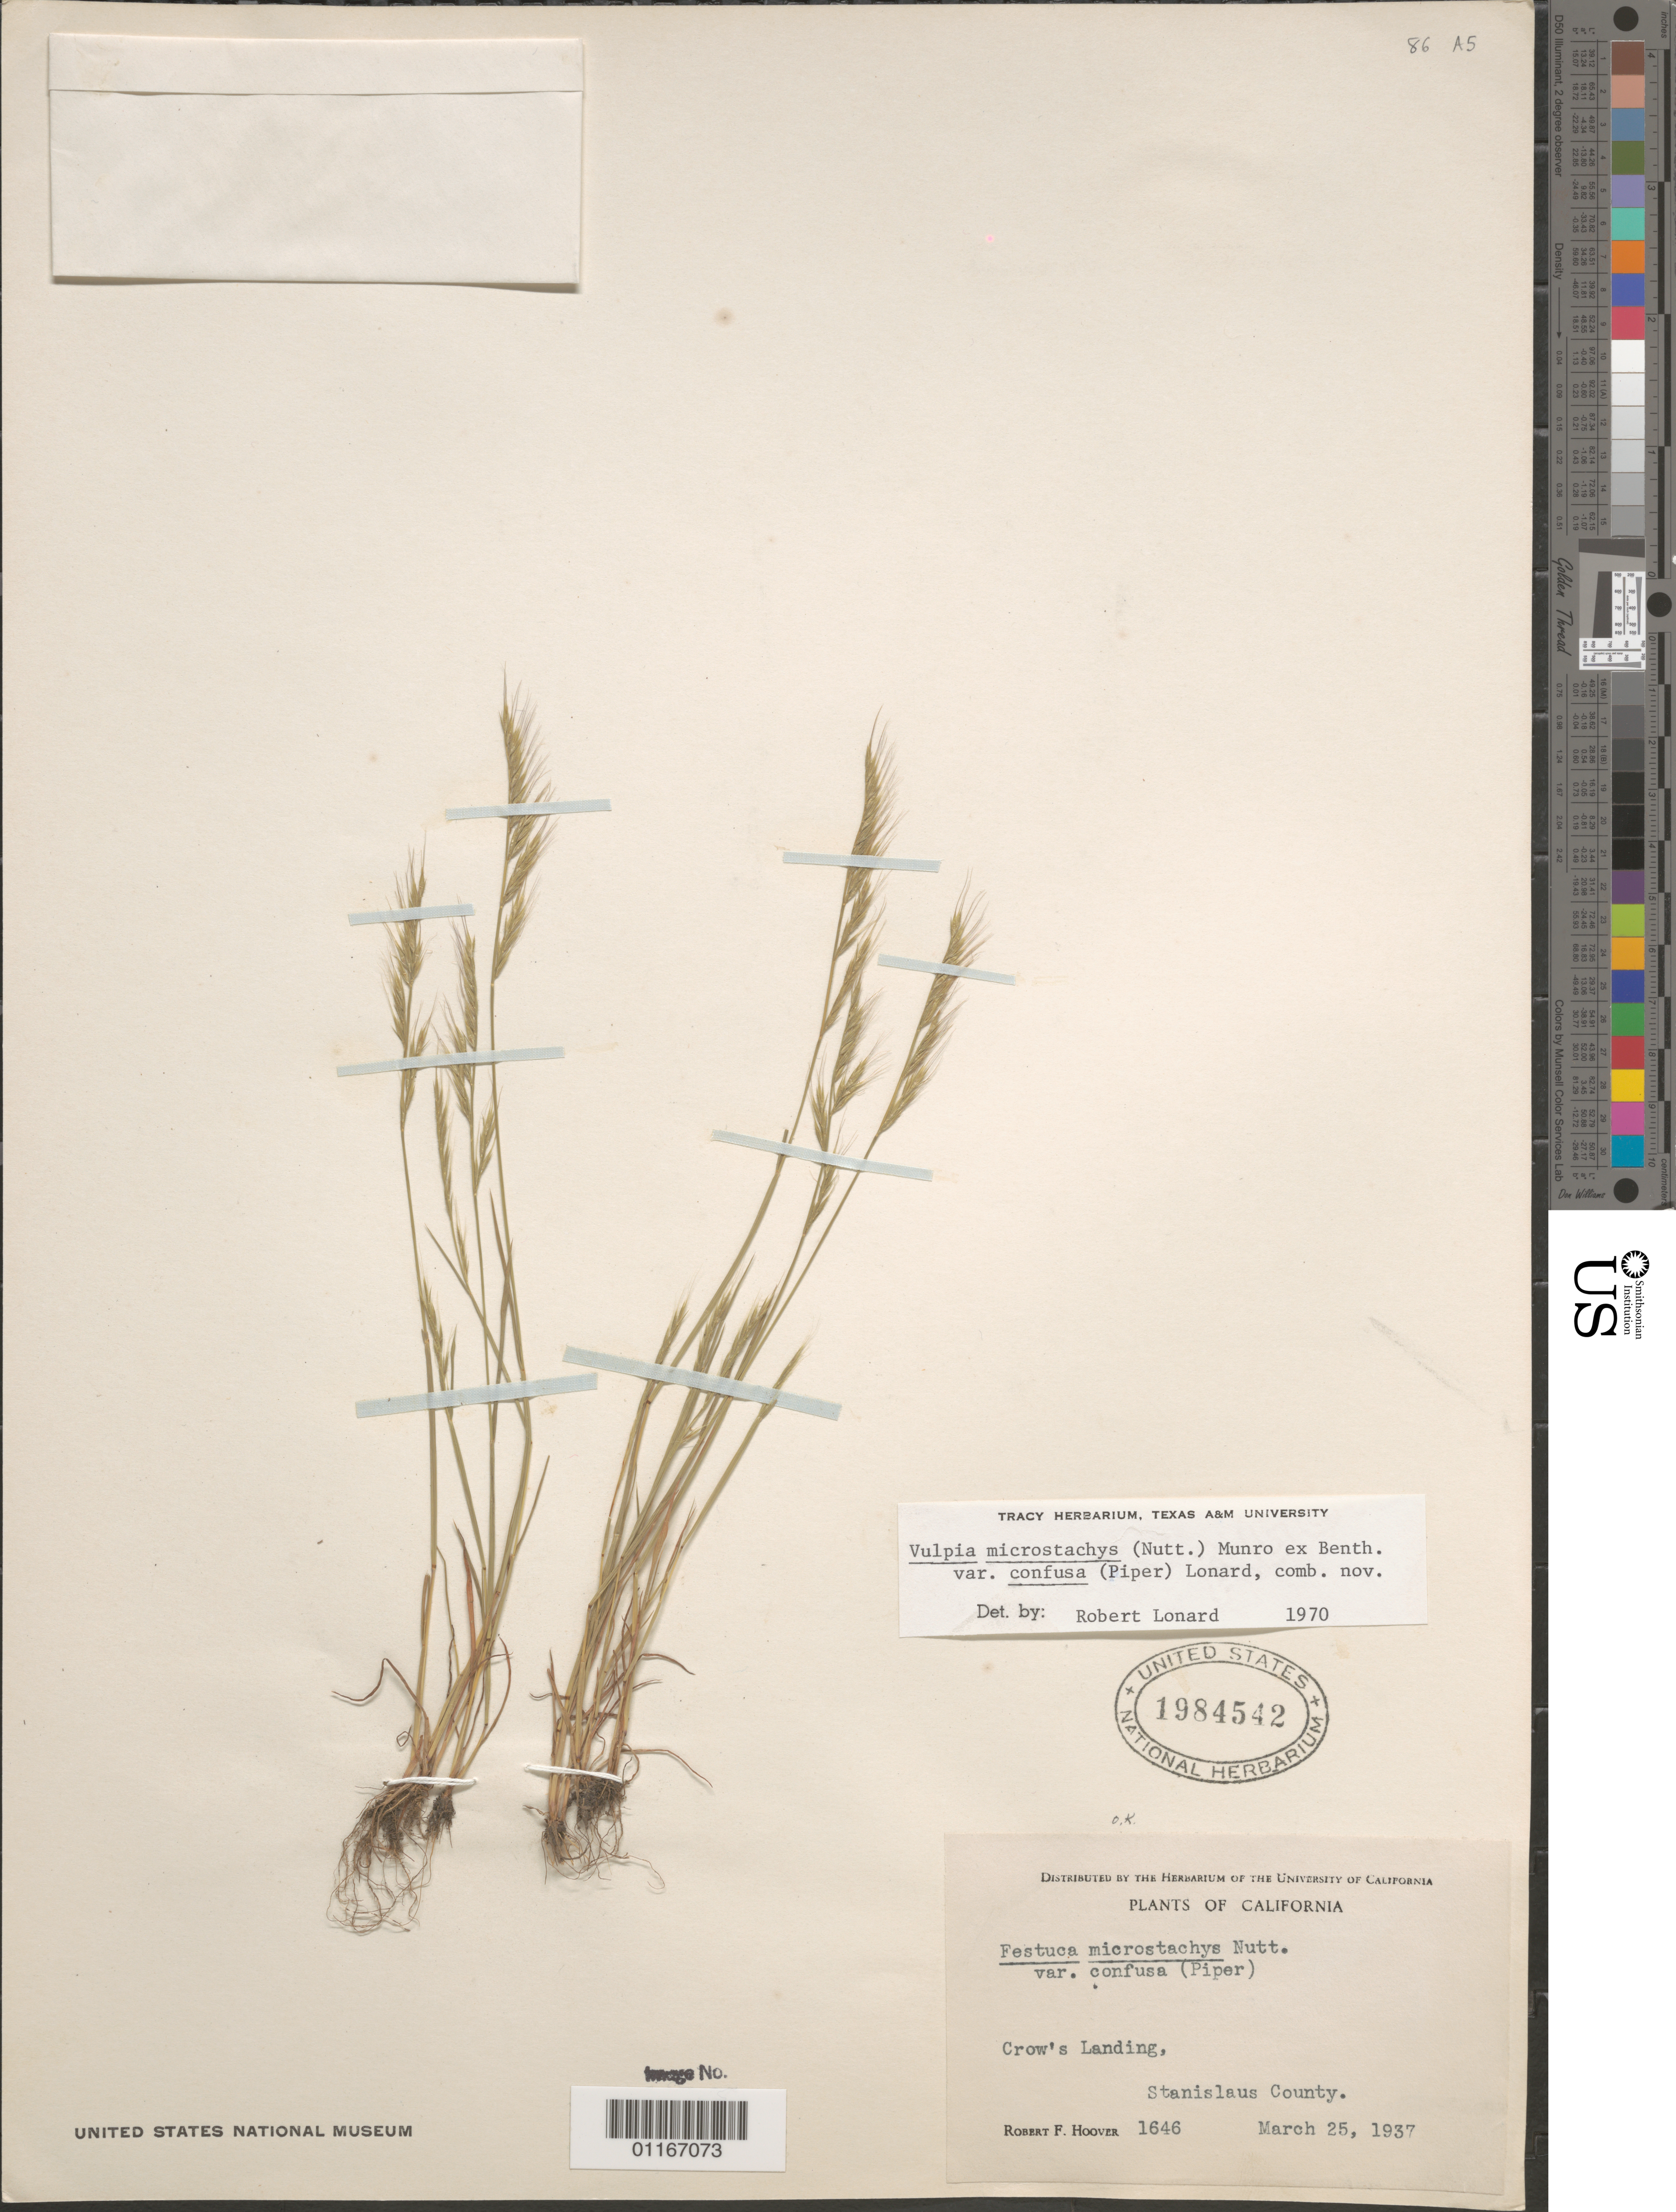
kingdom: Plantae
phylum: Tracheophyta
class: Liliopsida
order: Poales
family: Poaceae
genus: Vulpia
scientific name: Vulpia microstachys var. confusa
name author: (Piper) Lonard & Gould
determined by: Lonard, R. I.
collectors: R. F. Hoover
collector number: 1646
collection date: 1937-03-25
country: United States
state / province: California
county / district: Stanislaus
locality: Crow's Landing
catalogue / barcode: US 1984542